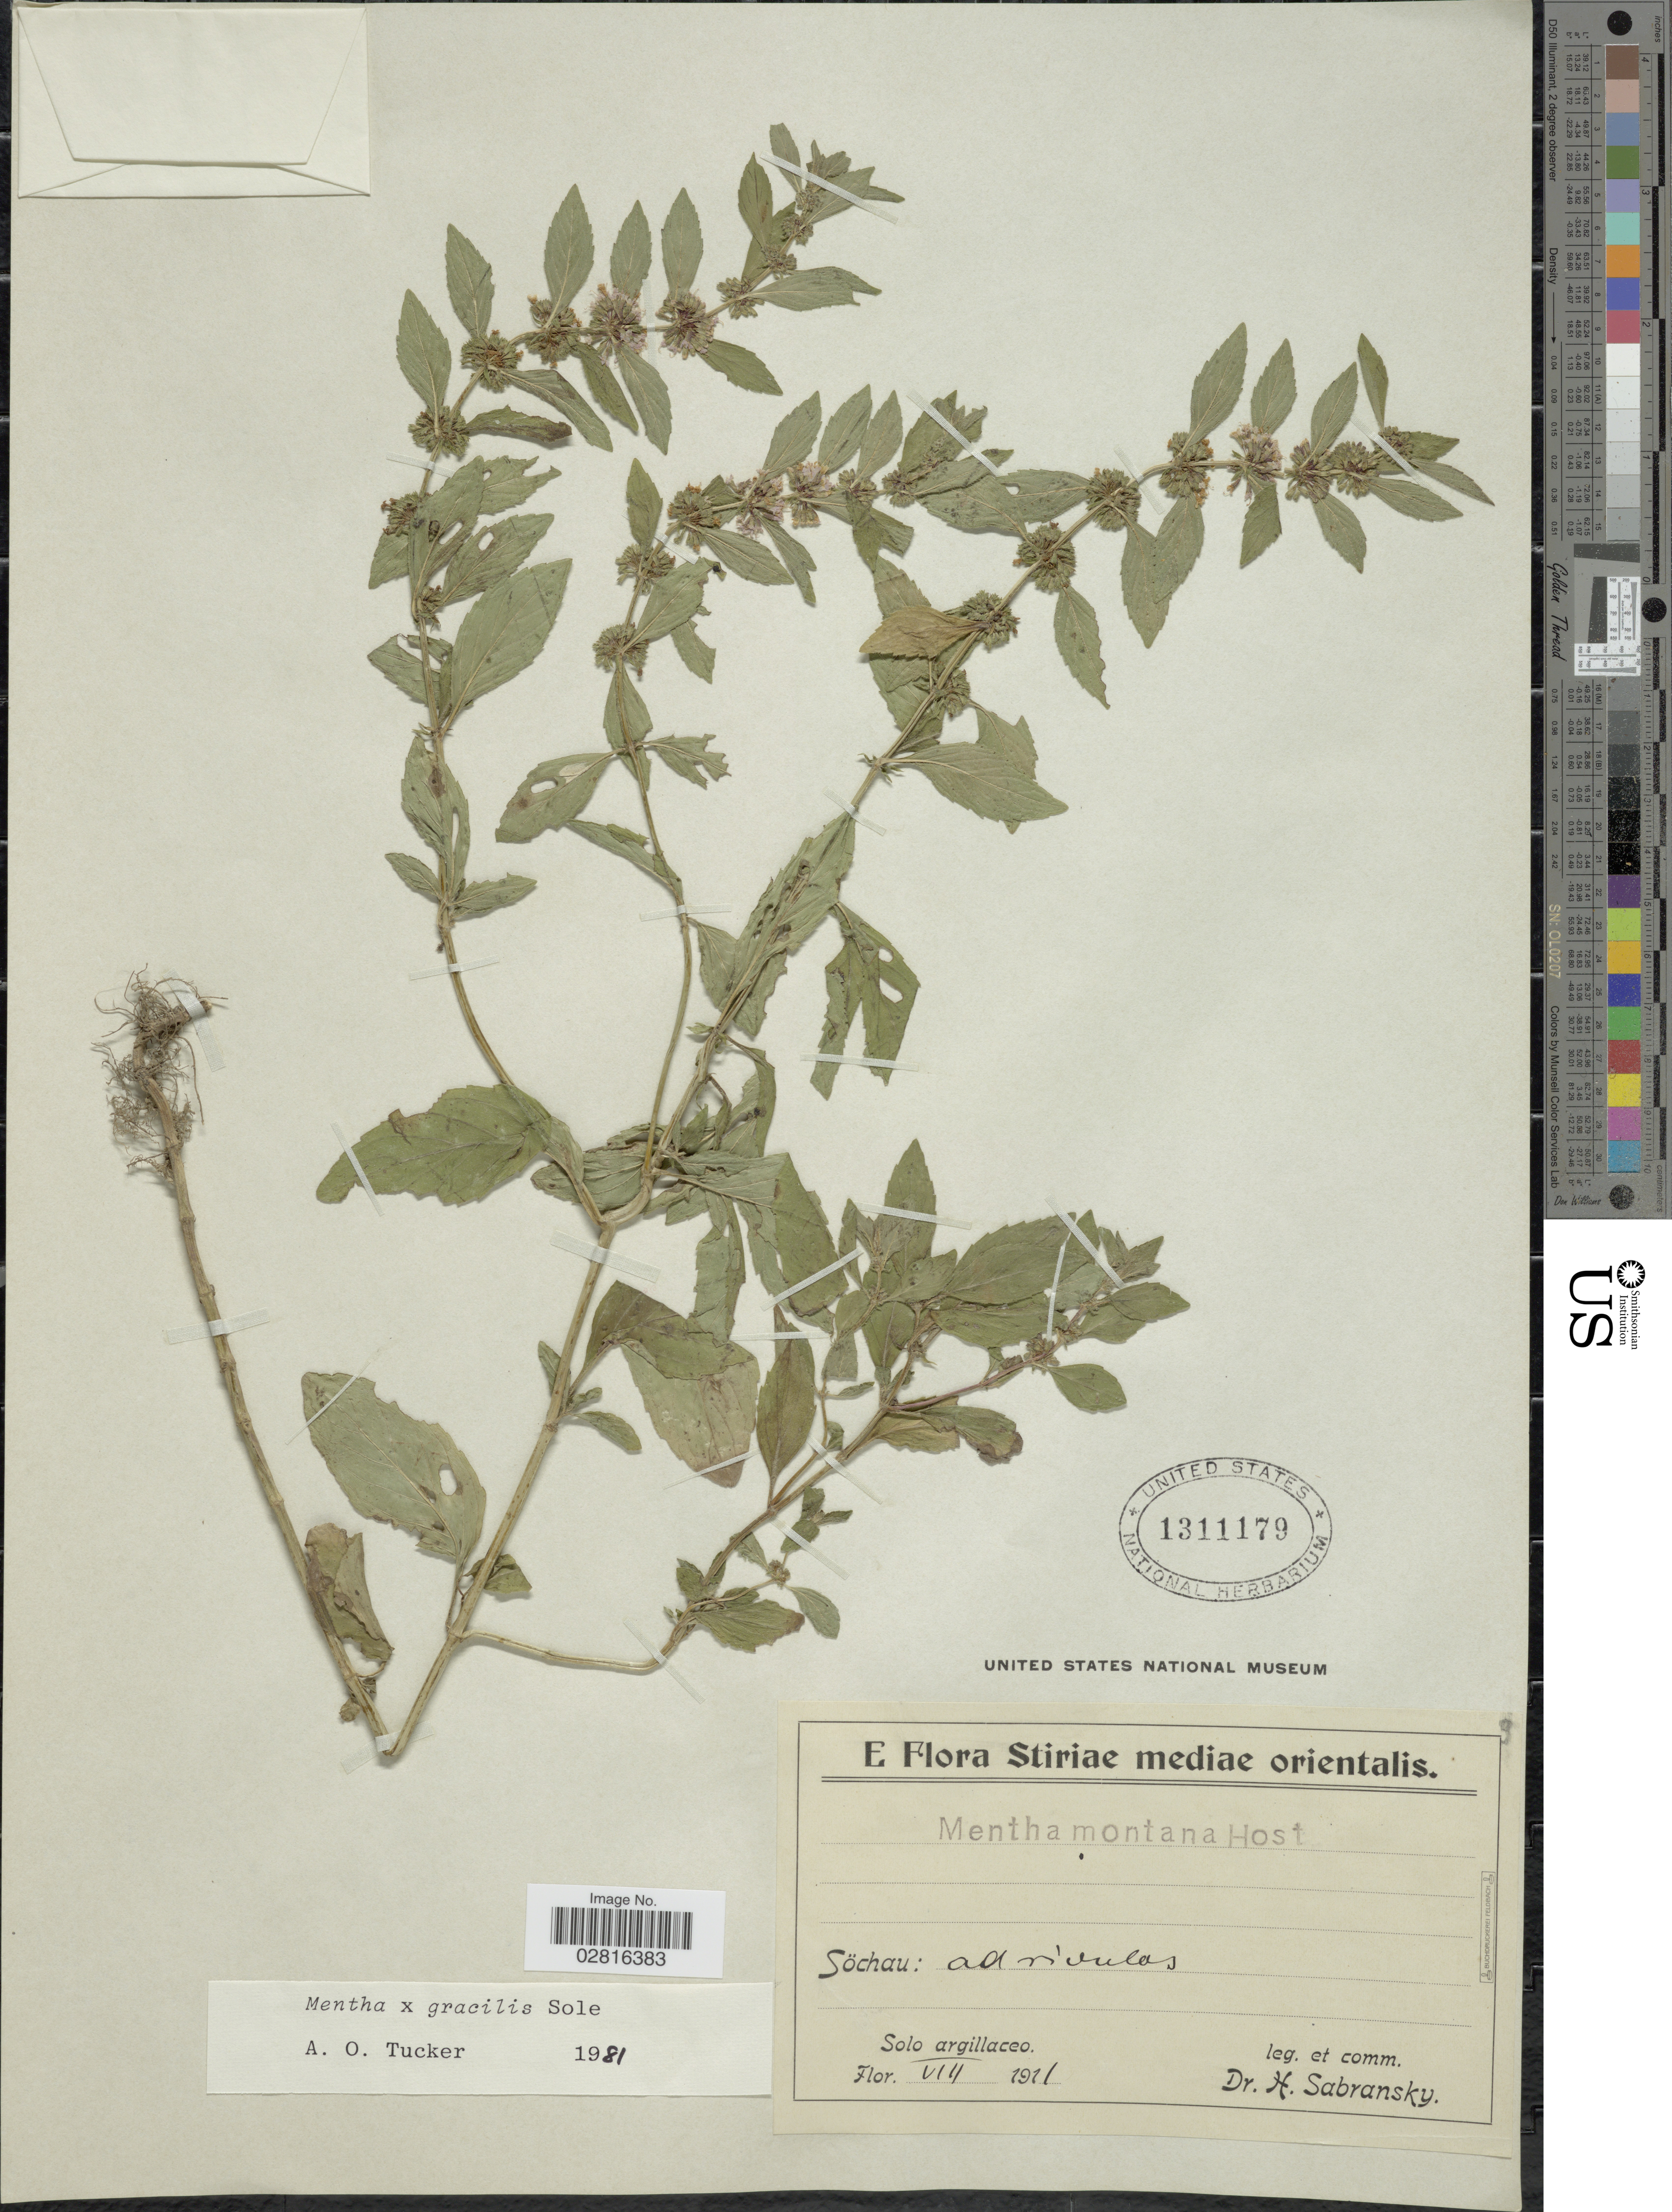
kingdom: Plantae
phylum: Tracheophyta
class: Magnoliopsida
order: Lamiales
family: Lamiaceae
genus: Mentha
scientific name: Mentha x gracilis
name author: Sole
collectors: H. Sabransky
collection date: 1911-08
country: Austria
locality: Stiriae mediae orientalis. Söchau: ad rivulas.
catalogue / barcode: US 1311179